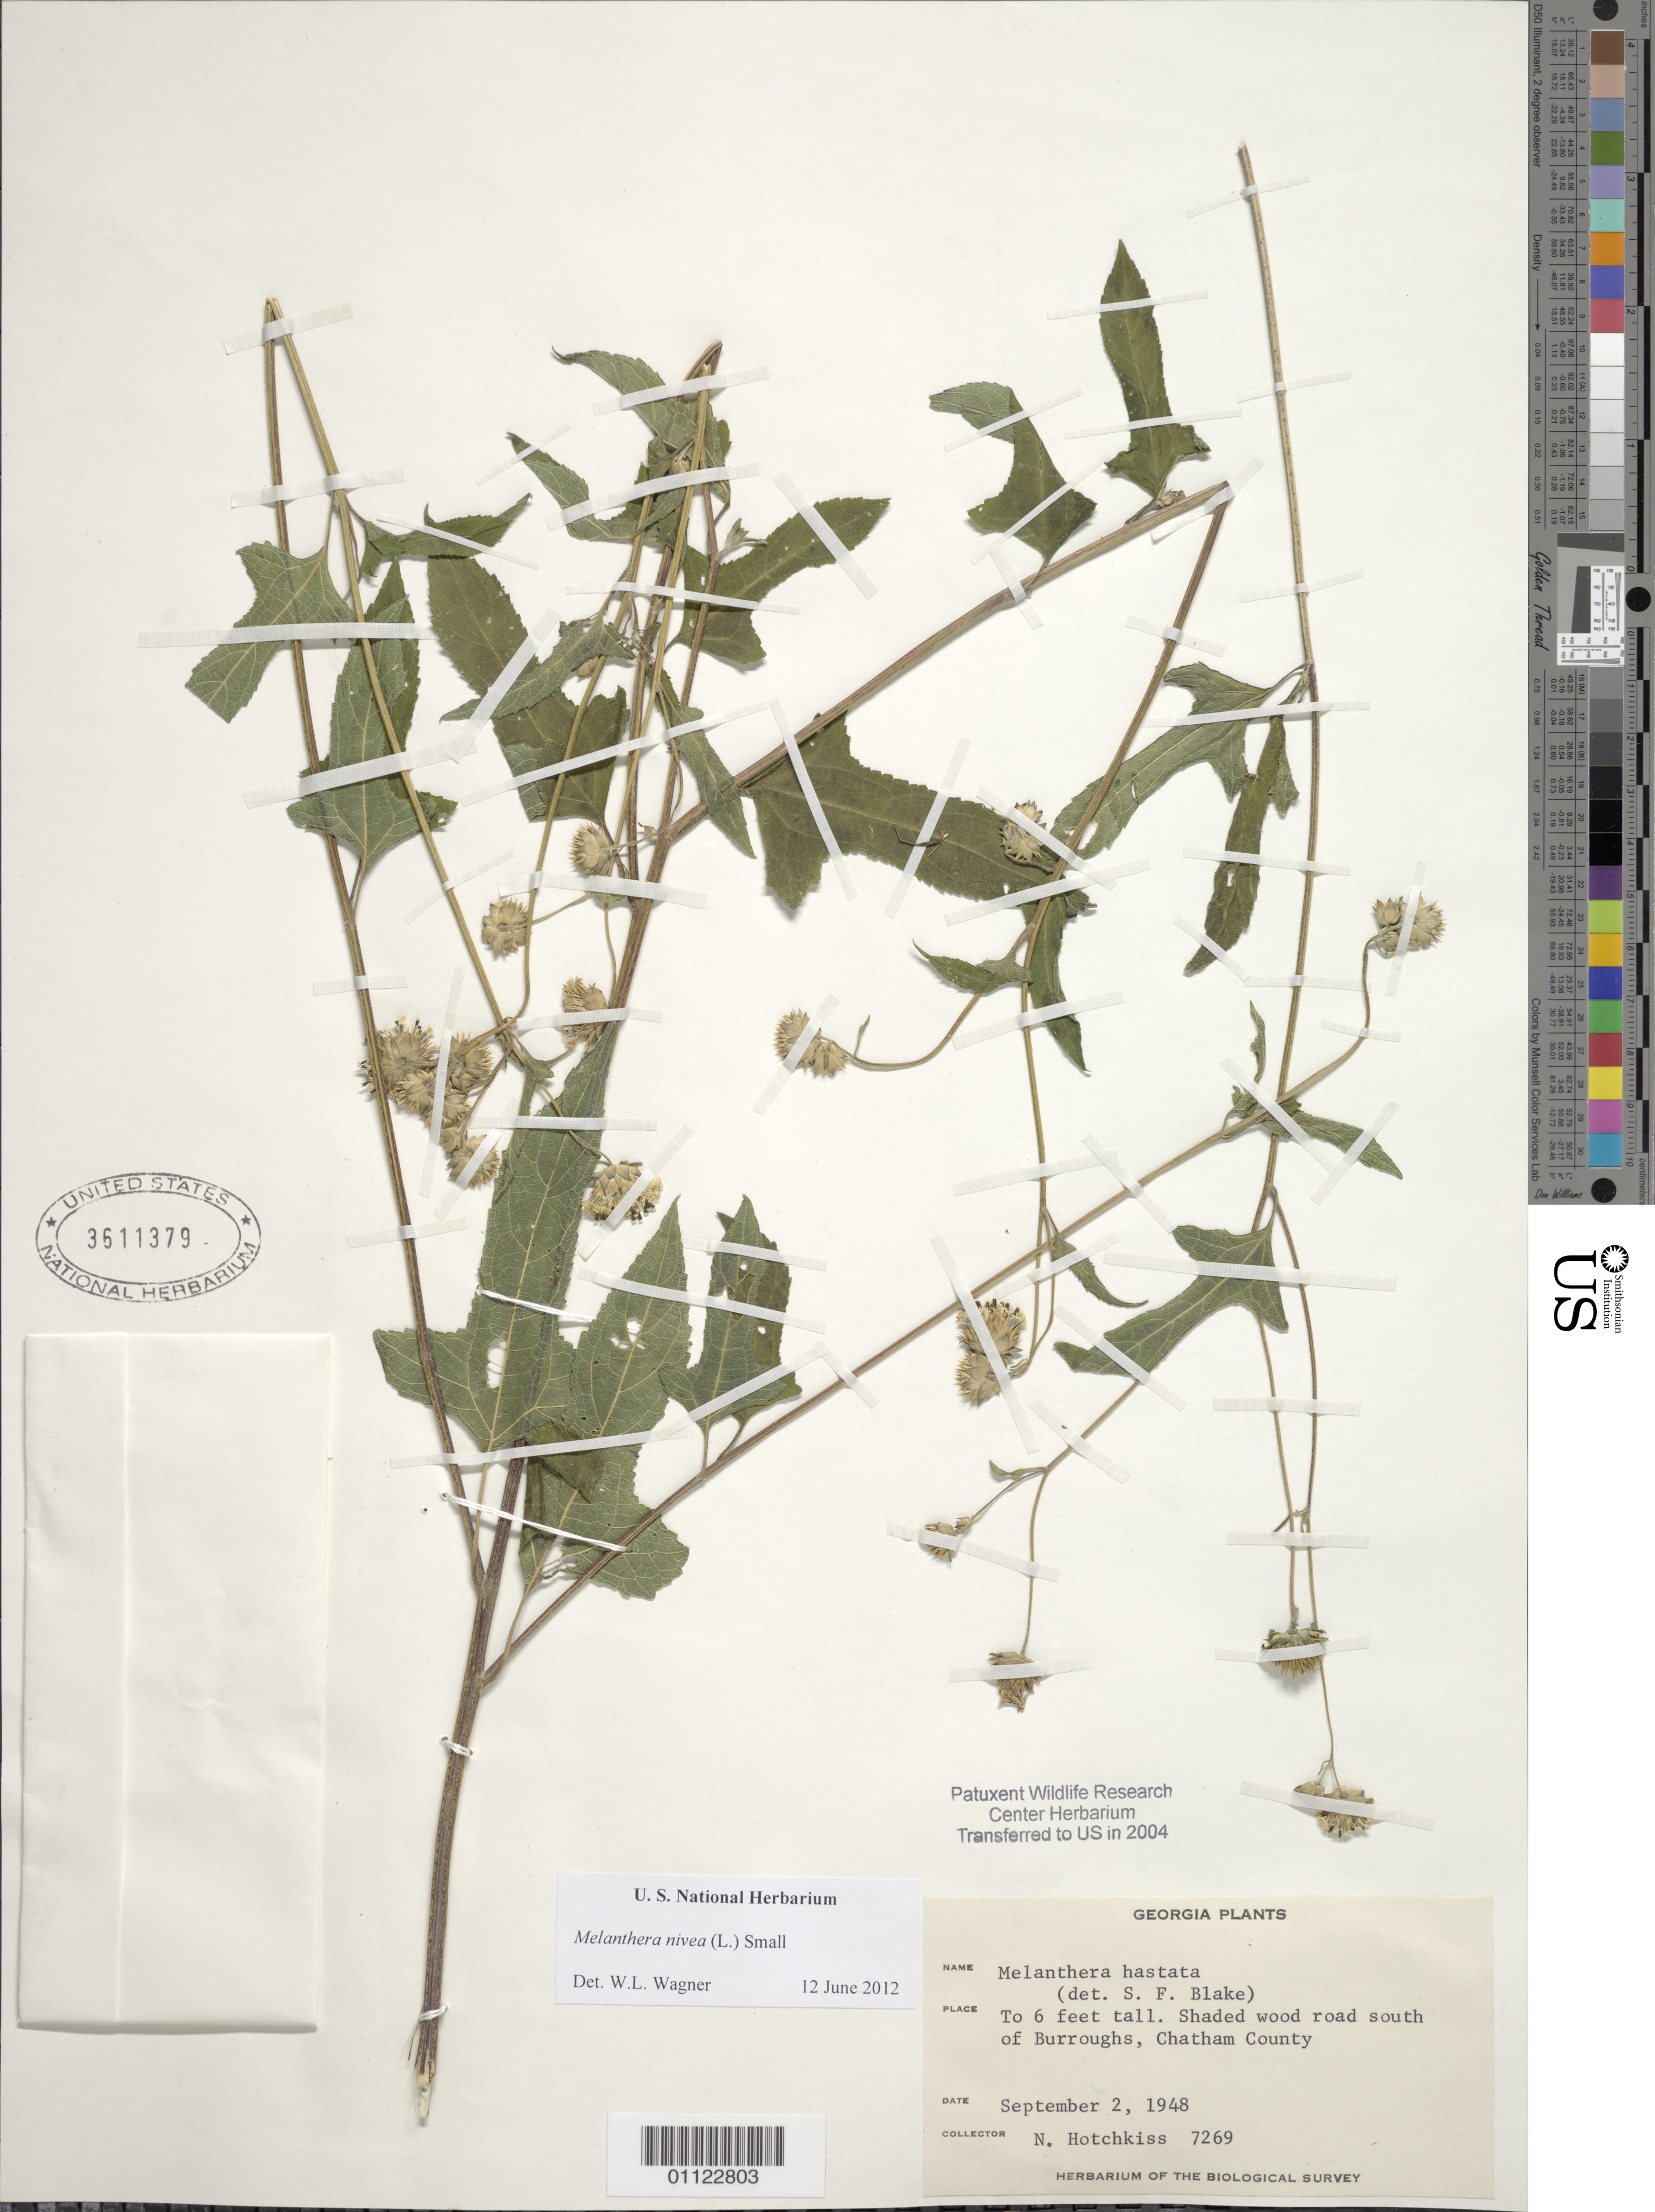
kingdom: Plantae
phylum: Tracheophyta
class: Magnoliopsida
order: Asterales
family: Asteraceae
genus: Melanthera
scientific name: Melanthera nivea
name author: (L.) Small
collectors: N. Hotchkiss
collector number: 7269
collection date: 1948-09-02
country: United States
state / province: Florida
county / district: Chatham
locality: S of Burroughs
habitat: shaded wood road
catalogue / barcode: US 3611379